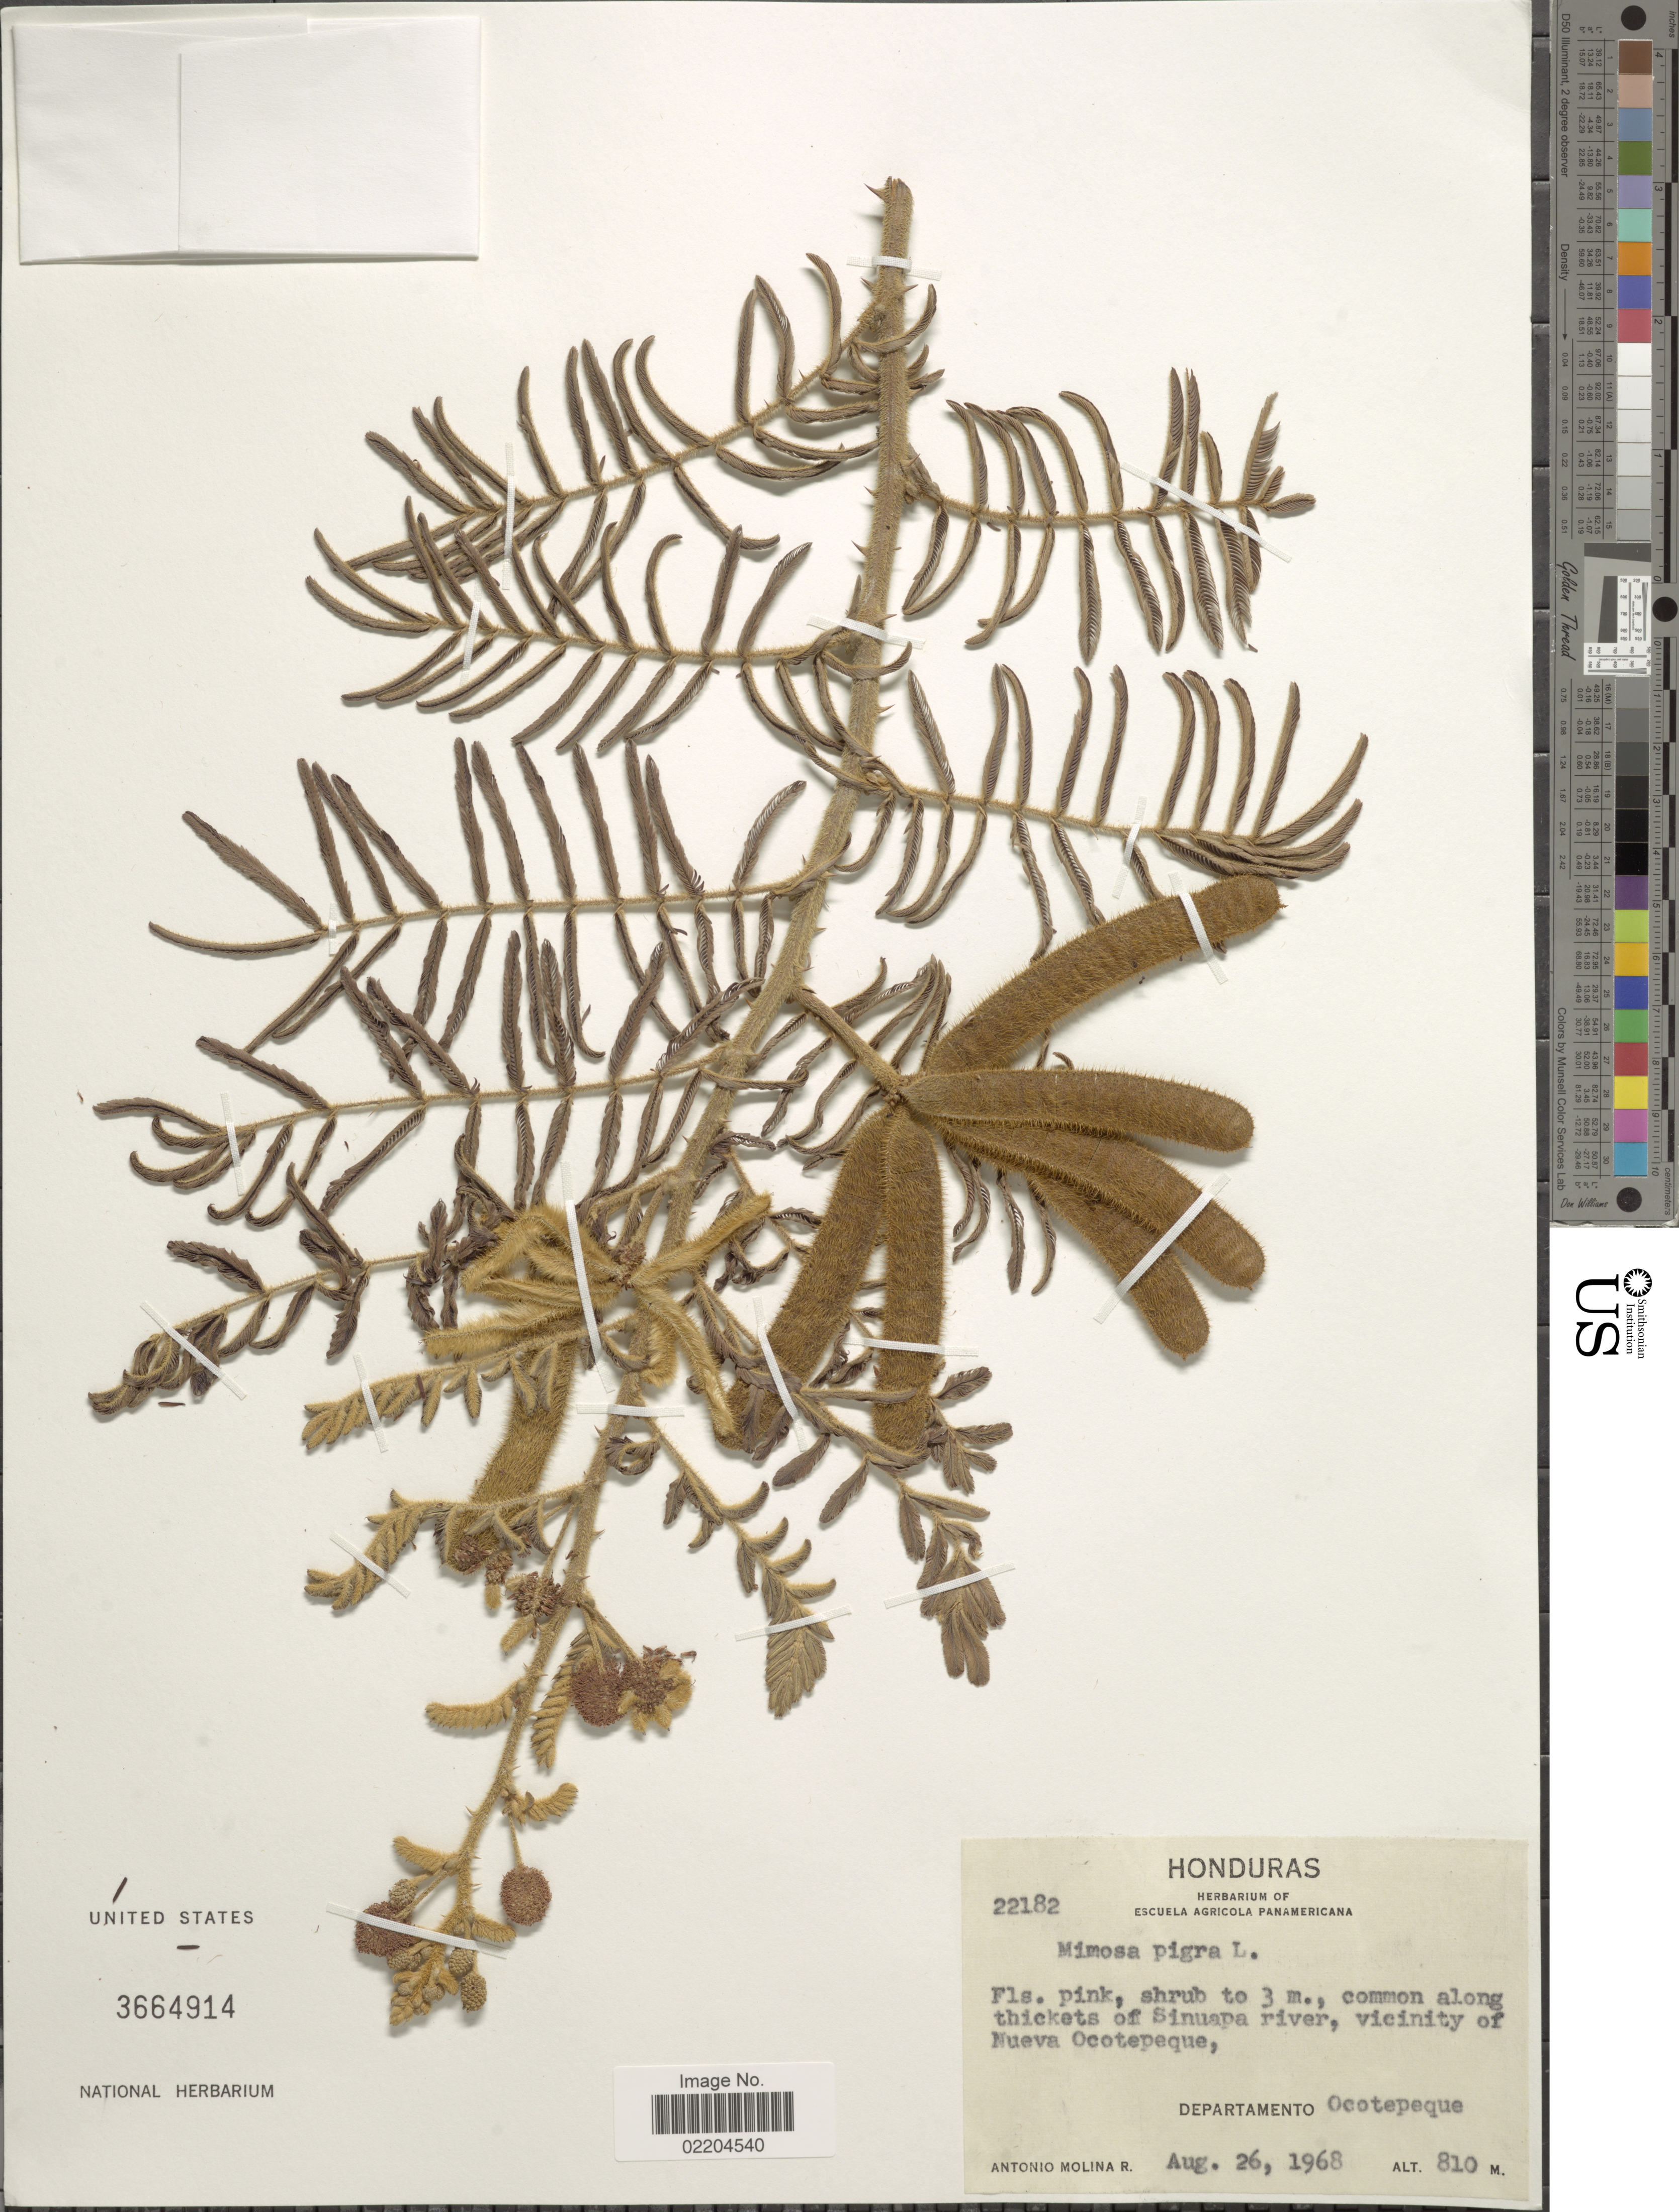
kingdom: Plantae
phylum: Tracheophyta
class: Magnoliopsida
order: Fabales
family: Fabaceae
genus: Mimosa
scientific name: Mimosa pigra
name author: L.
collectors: A. Molina R.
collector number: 22182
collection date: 1968-08-26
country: Honduras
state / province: Ocotepeque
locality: Common along thickets of Sinuapa river, vicinity of Nueva Ocotepeque. Departamento Ocotepeque.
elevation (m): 810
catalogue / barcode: US 3664914